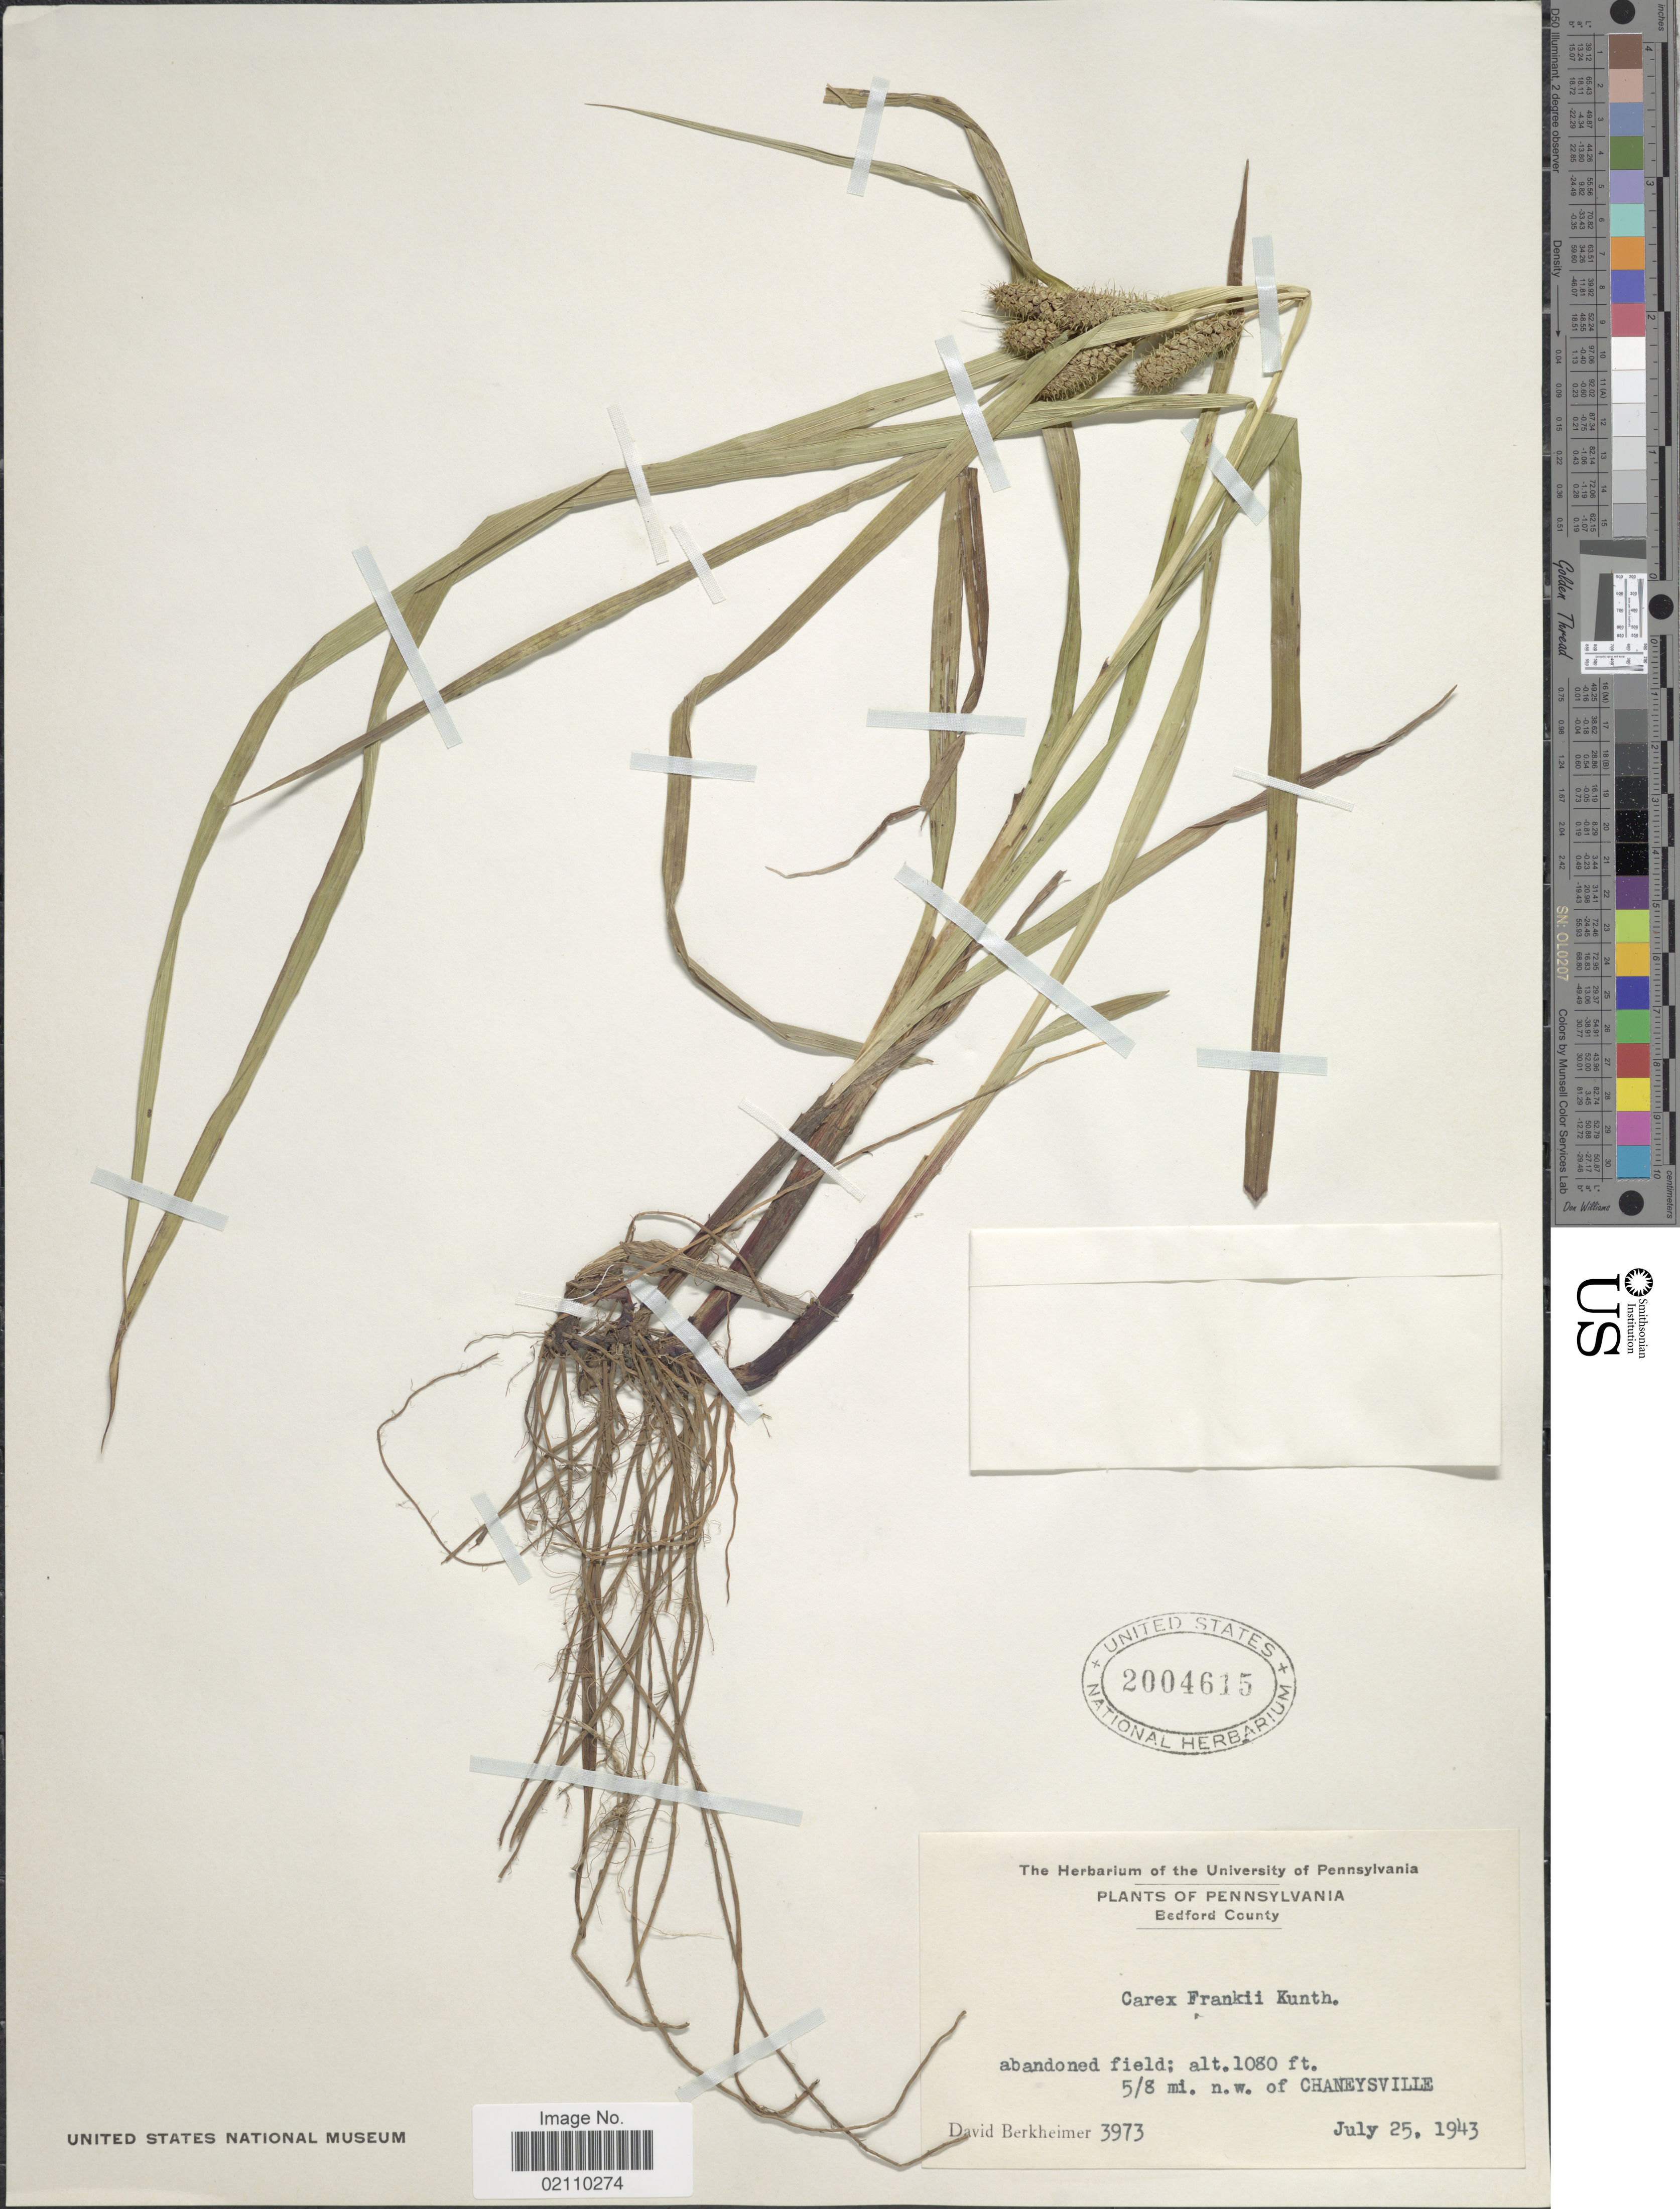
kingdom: Plantae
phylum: Tracheophyta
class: Liliopsida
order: Poales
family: Cyperaceae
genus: Carex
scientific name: Carex frankii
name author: Kunth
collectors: D. Berkheimer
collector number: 3973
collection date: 1943-07-25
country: United States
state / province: Pennsylvania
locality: Bedford County, abandoned field: 5/8 mi. n.w. of Chaneysville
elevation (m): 329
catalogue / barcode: US 2004615